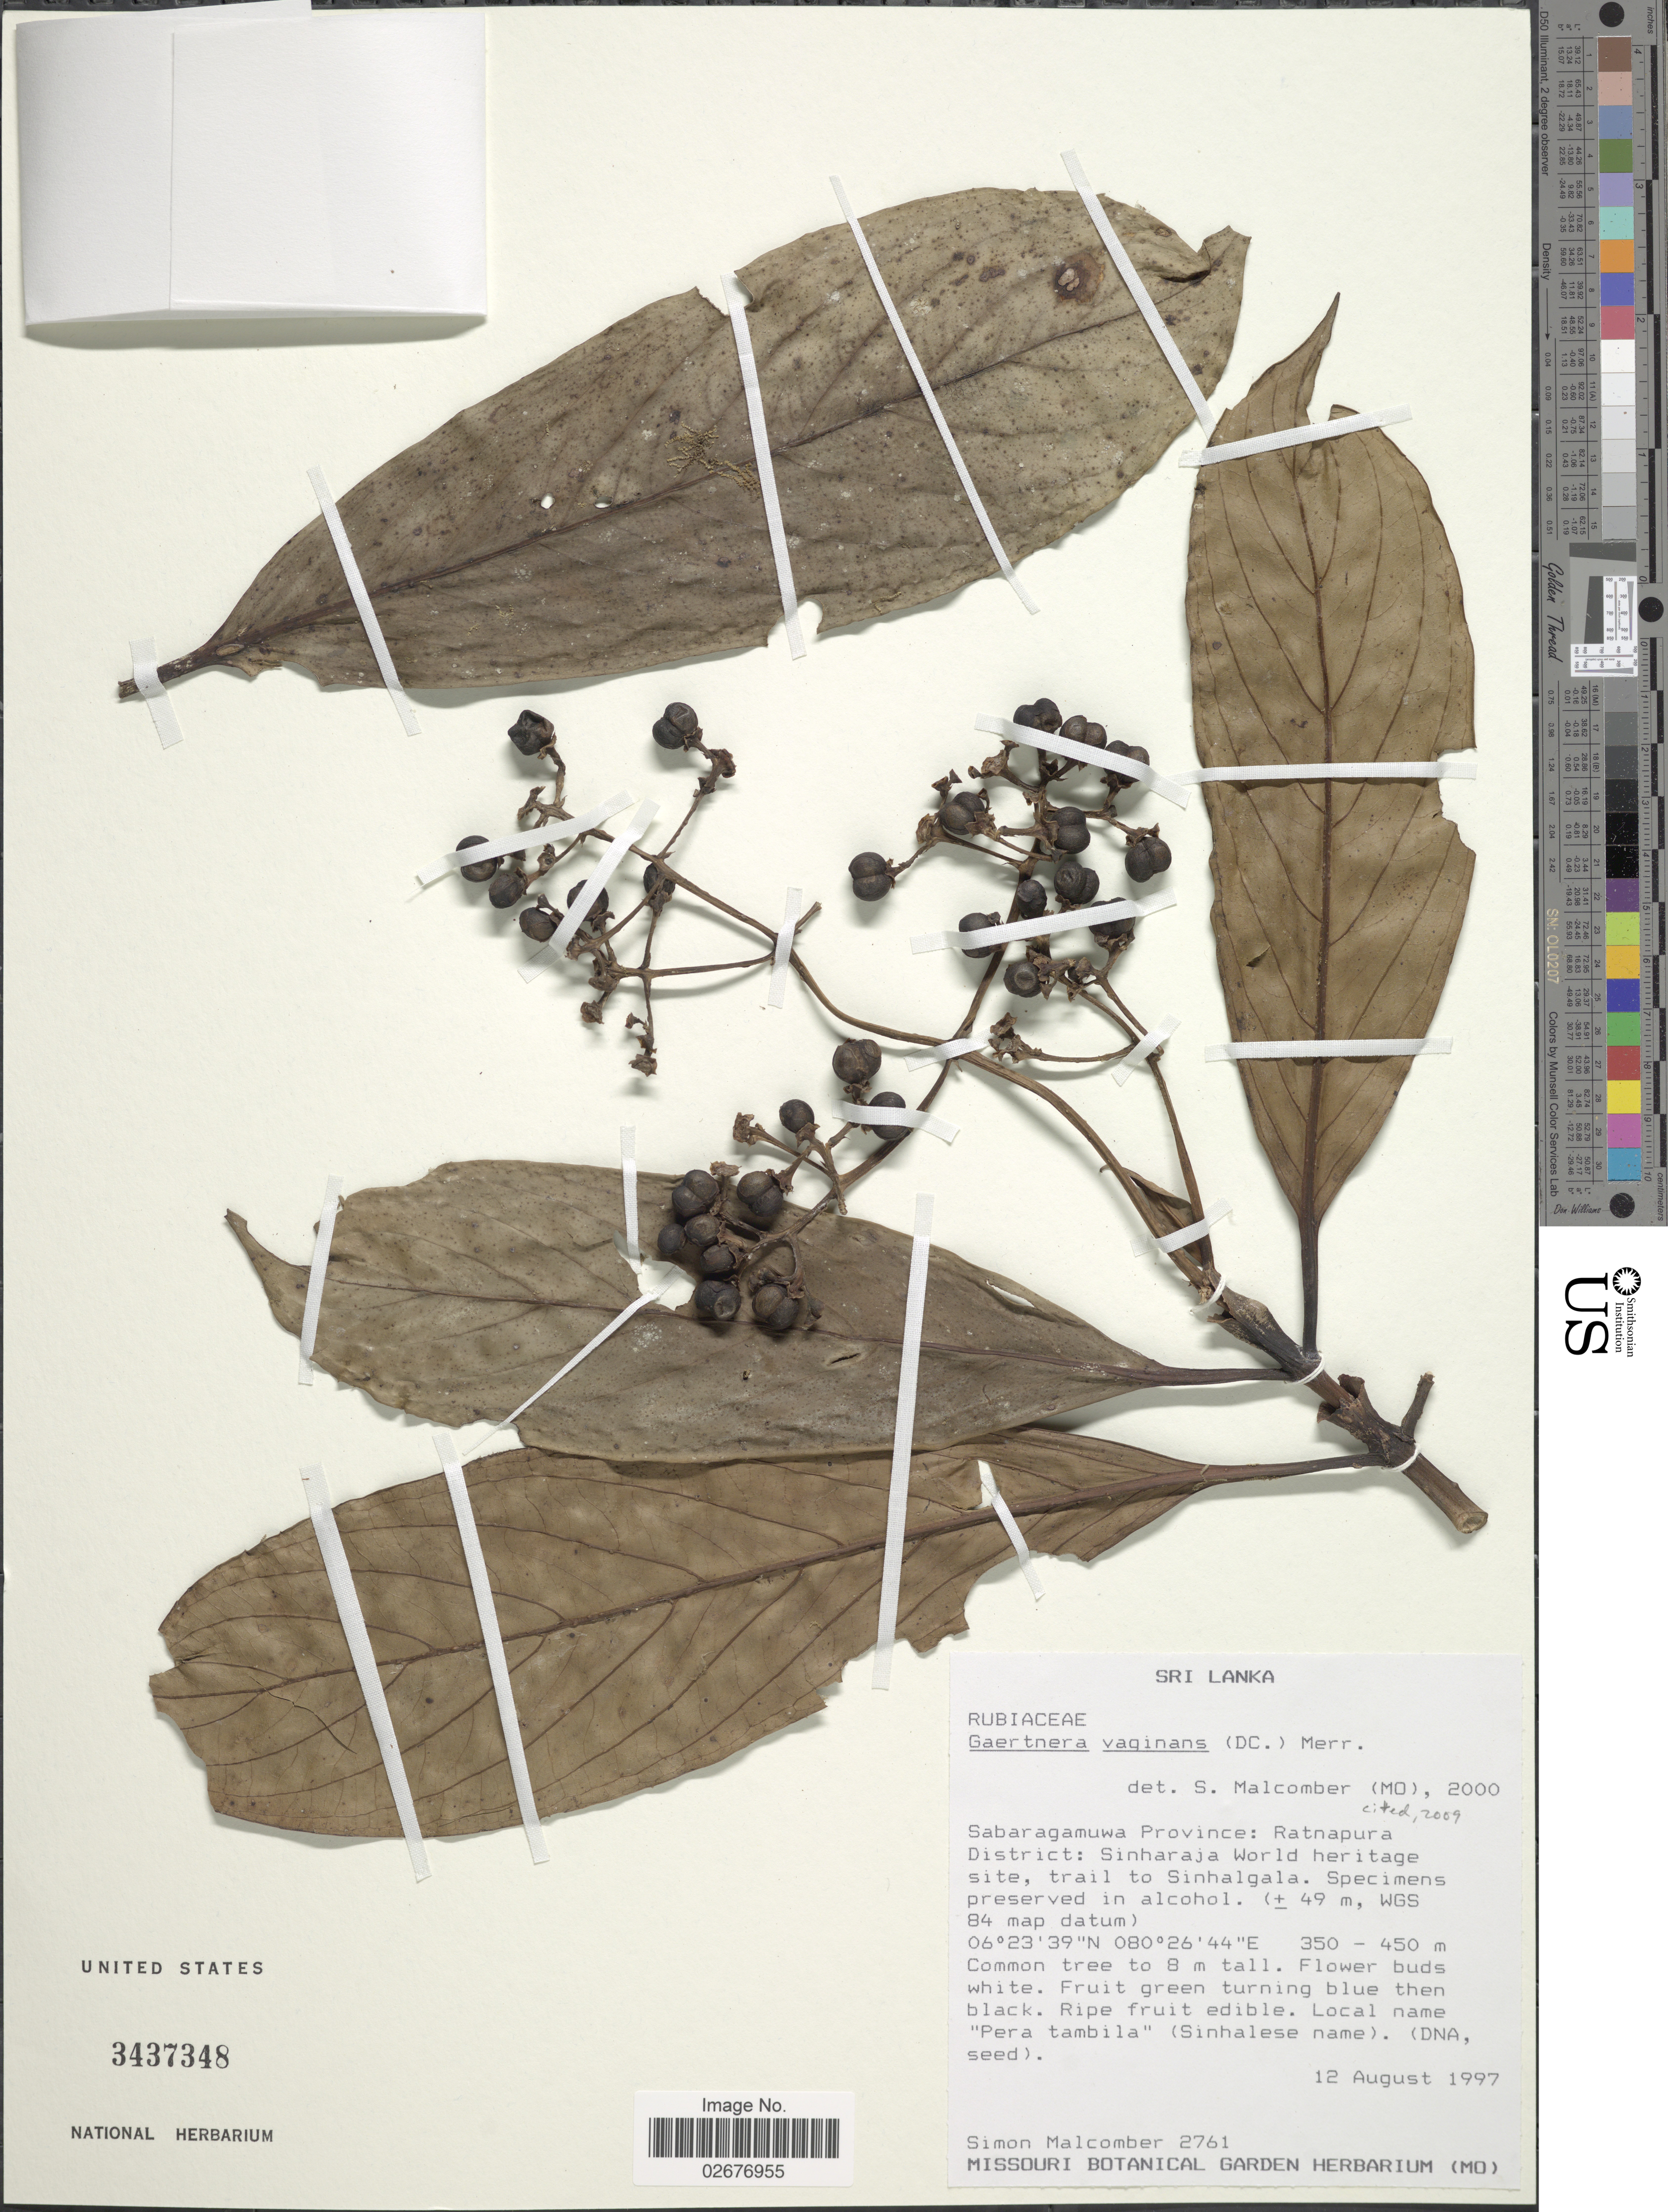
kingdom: Plantae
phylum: Tracheophyta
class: Magnoliopsida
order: Gentianales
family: Rubiaceae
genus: Gaertnera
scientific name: Gaertnera vaginans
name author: (DC.) Merr.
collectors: S. T. Malcomber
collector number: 2761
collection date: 1997-08-12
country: Sri Lanka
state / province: Sabaragamuwa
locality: Ratnapura District: Sinharaja World heritage site, trail to Sinhalgala (+/- 49 m, WGS 84 map datum)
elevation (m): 350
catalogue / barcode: US 3437348